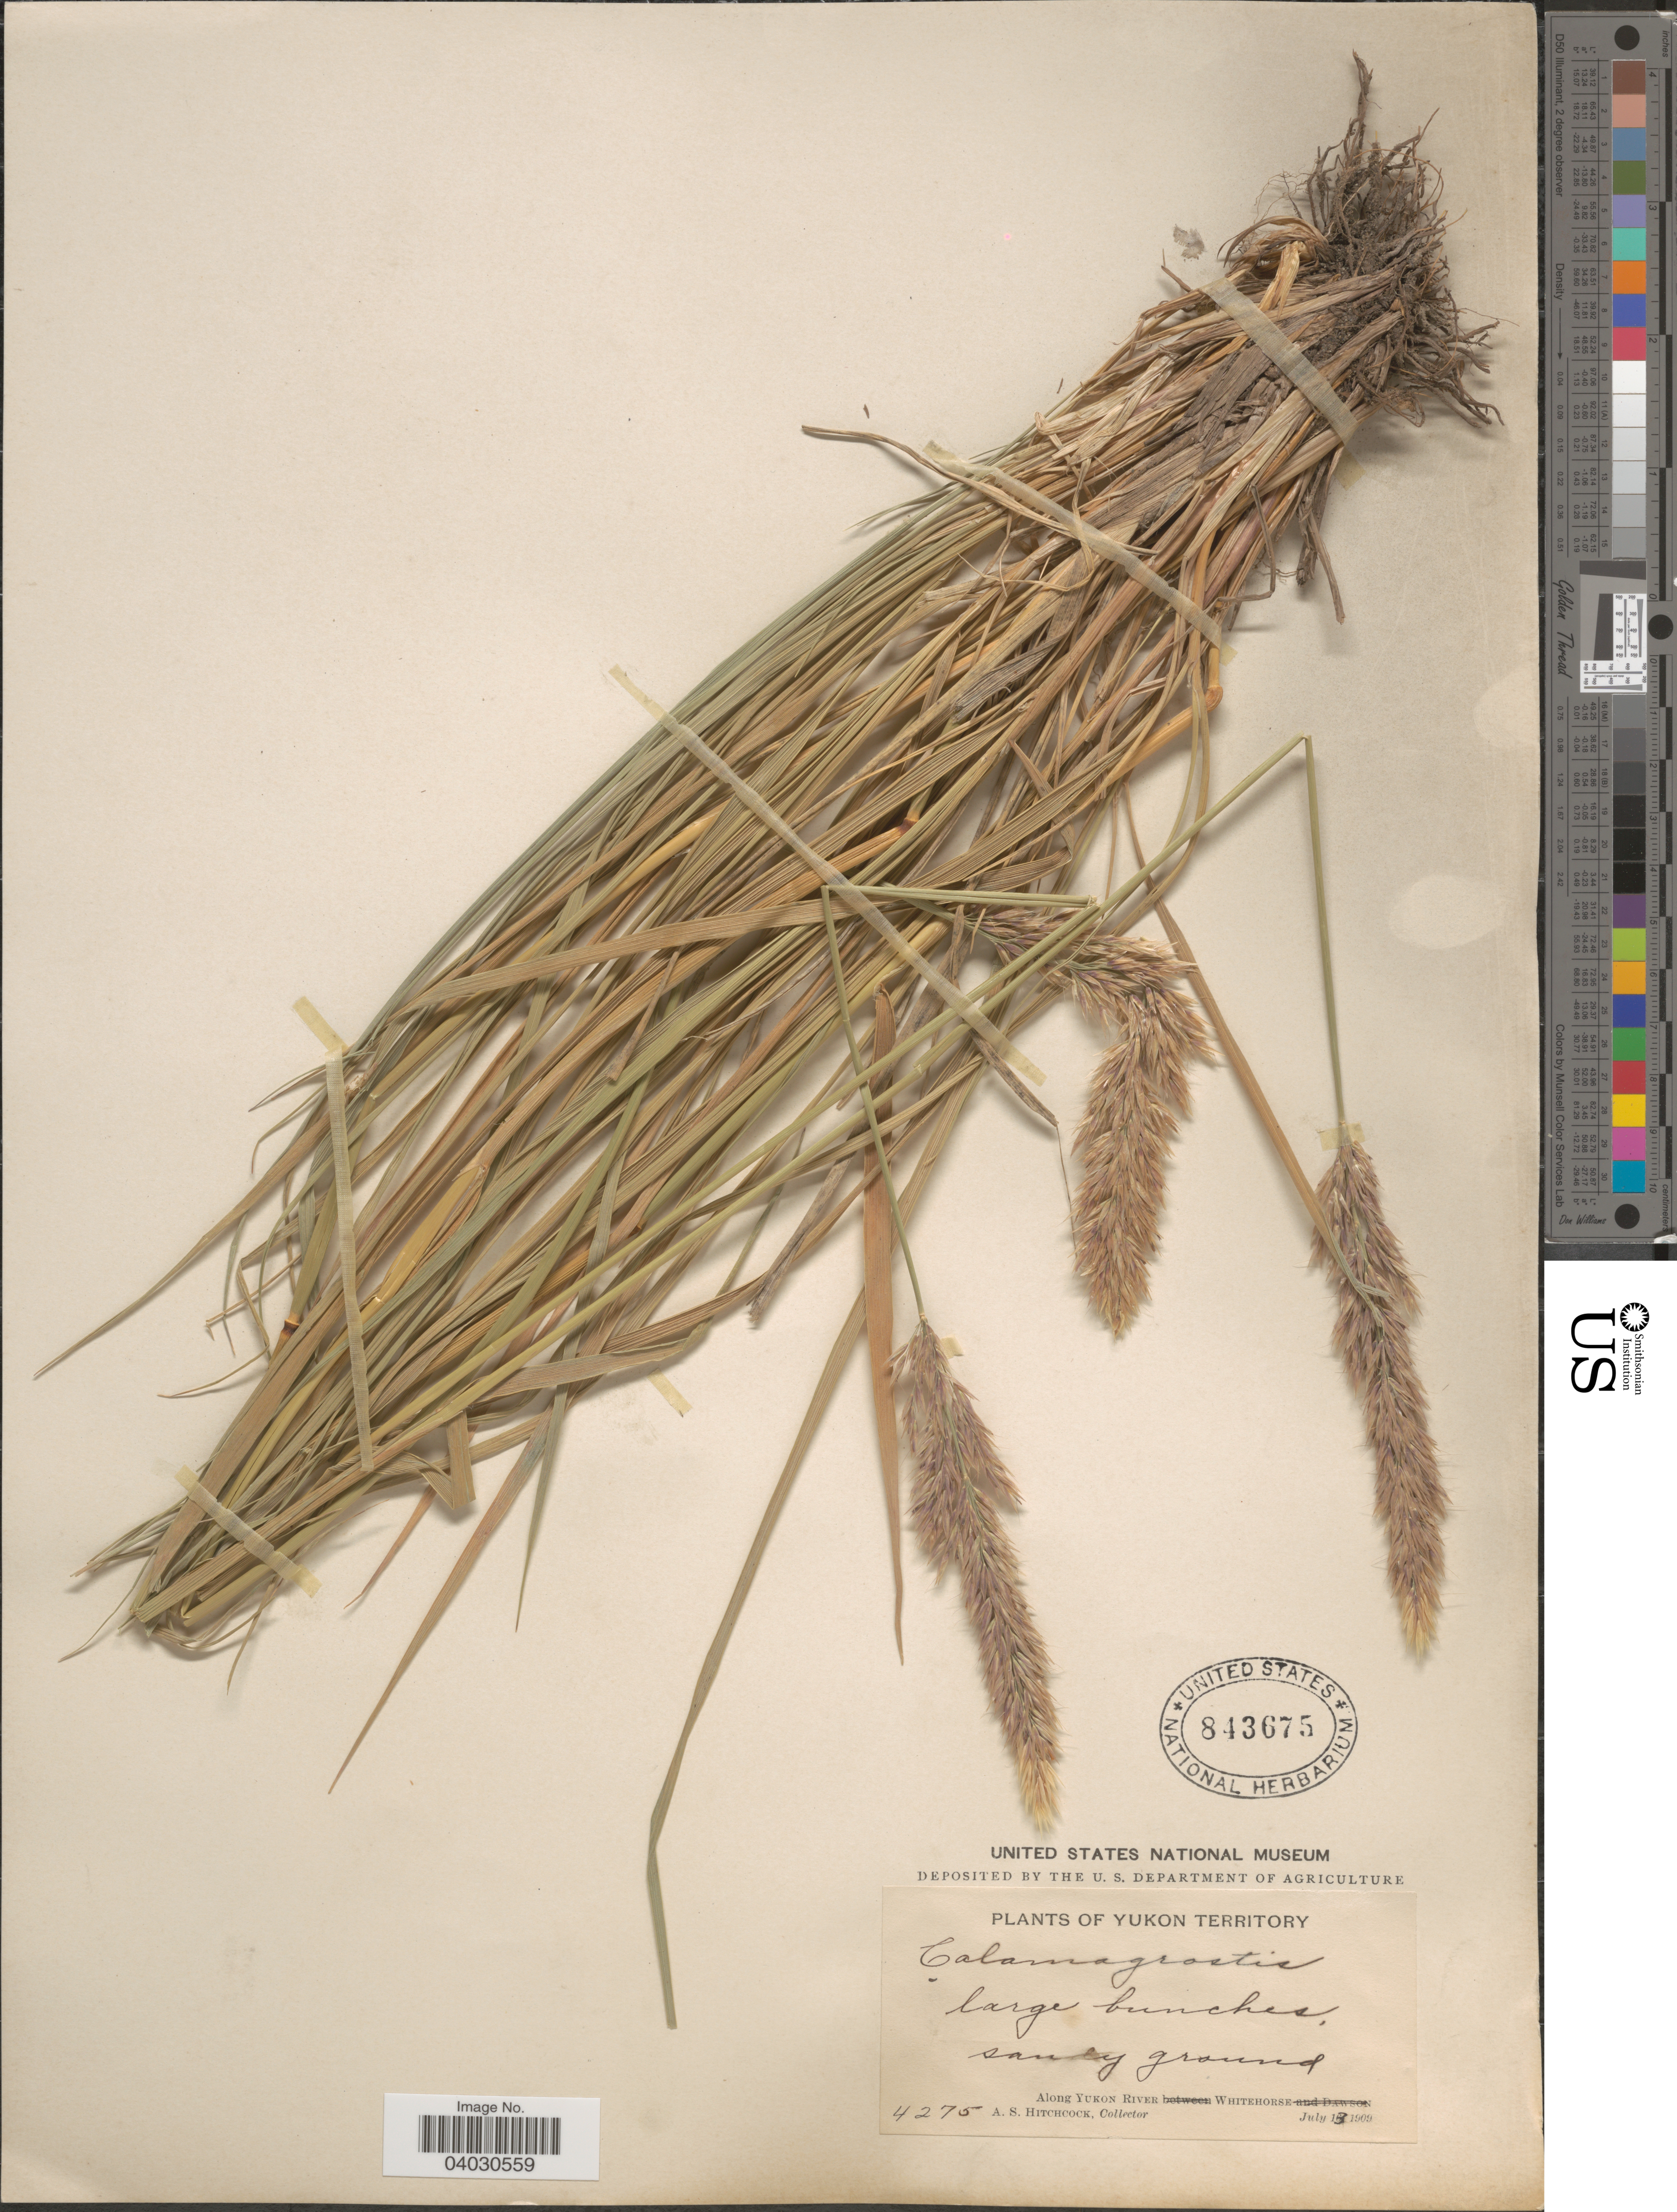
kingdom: Plantae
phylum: Tracheophyta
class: Liliopsida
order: Poales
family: Poaceae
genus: Calamagrostis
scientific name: Calamagrostis purpurascens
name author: R. Br.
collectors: A. S. Hitchcock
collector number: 4275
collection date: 1909-07-13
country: Canada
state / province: Yukon Territory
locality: Along Yukon River. Whitehorse.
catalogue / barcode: US 843675